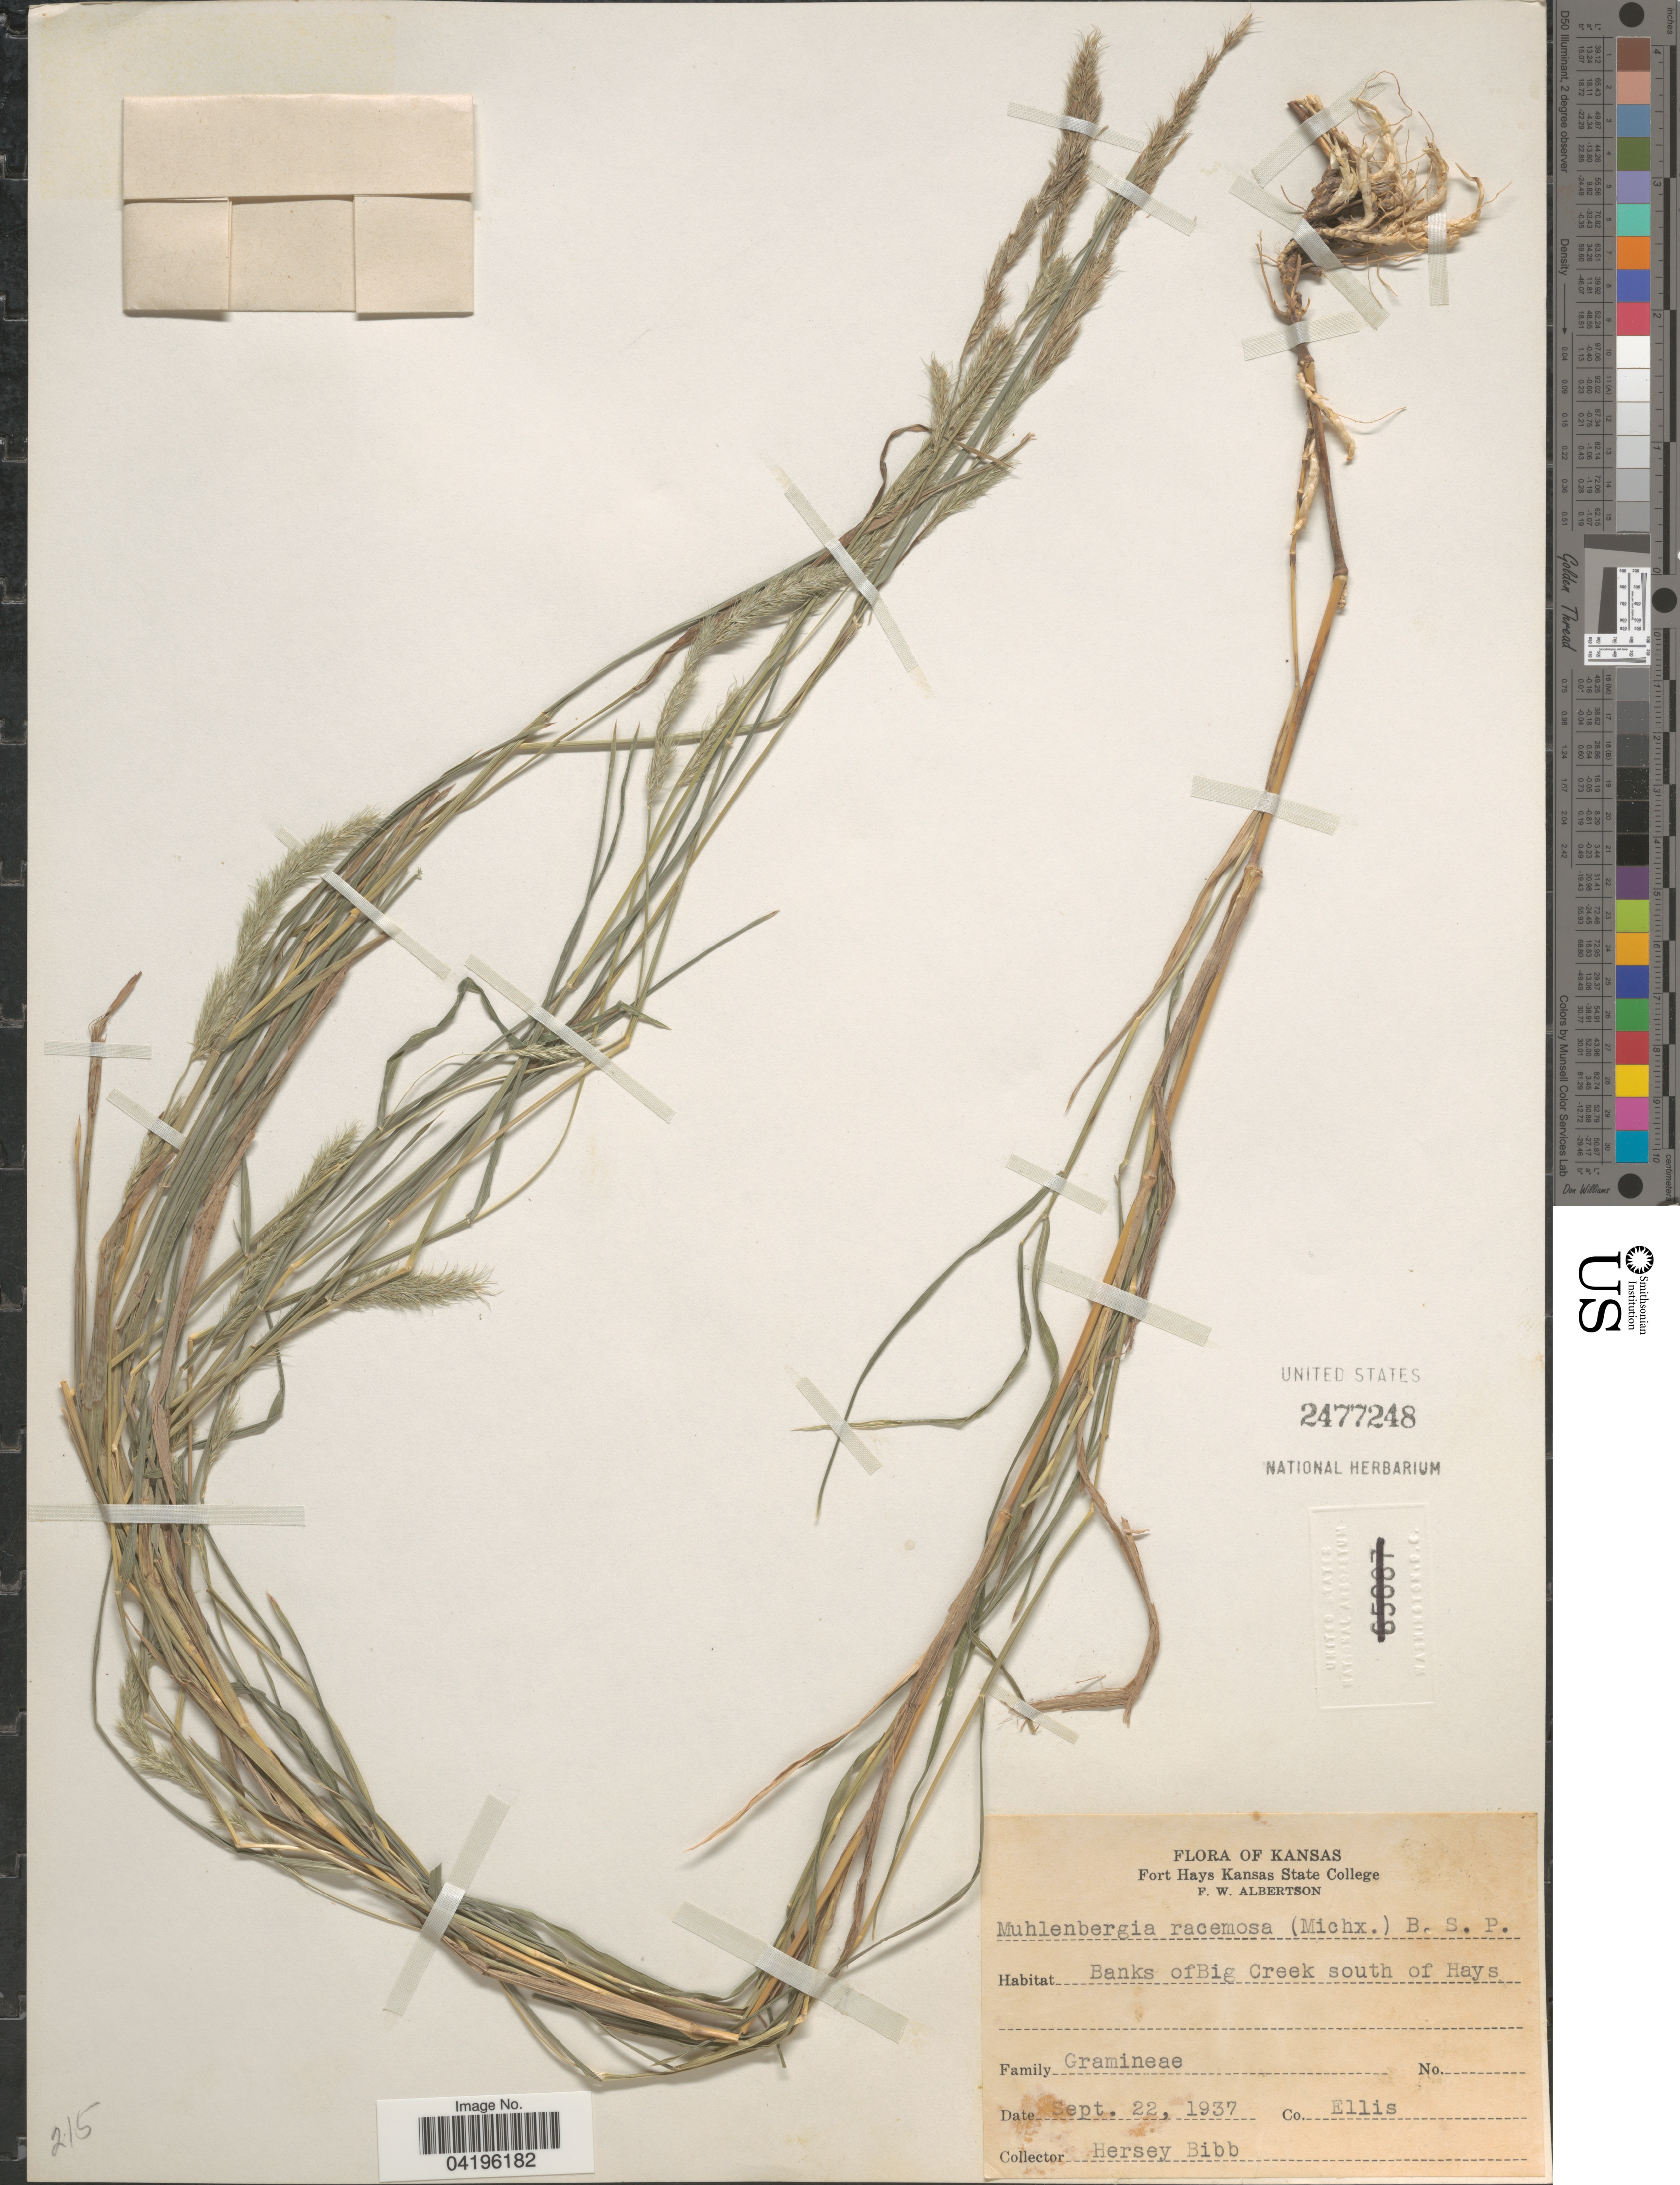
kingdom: Plantae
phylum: Tracheophyta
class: Liliopsida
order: Poales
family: Poaceae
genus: Muhlenbergia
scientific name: Muhlenbergia racemosa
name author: (Michx.) Britton et al.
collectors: H. Bibb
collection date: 1937-09-22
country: United States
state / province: Kansas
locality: Banks of Big Creek south of Hays. Co. Ellis.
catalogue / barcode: US 2477248